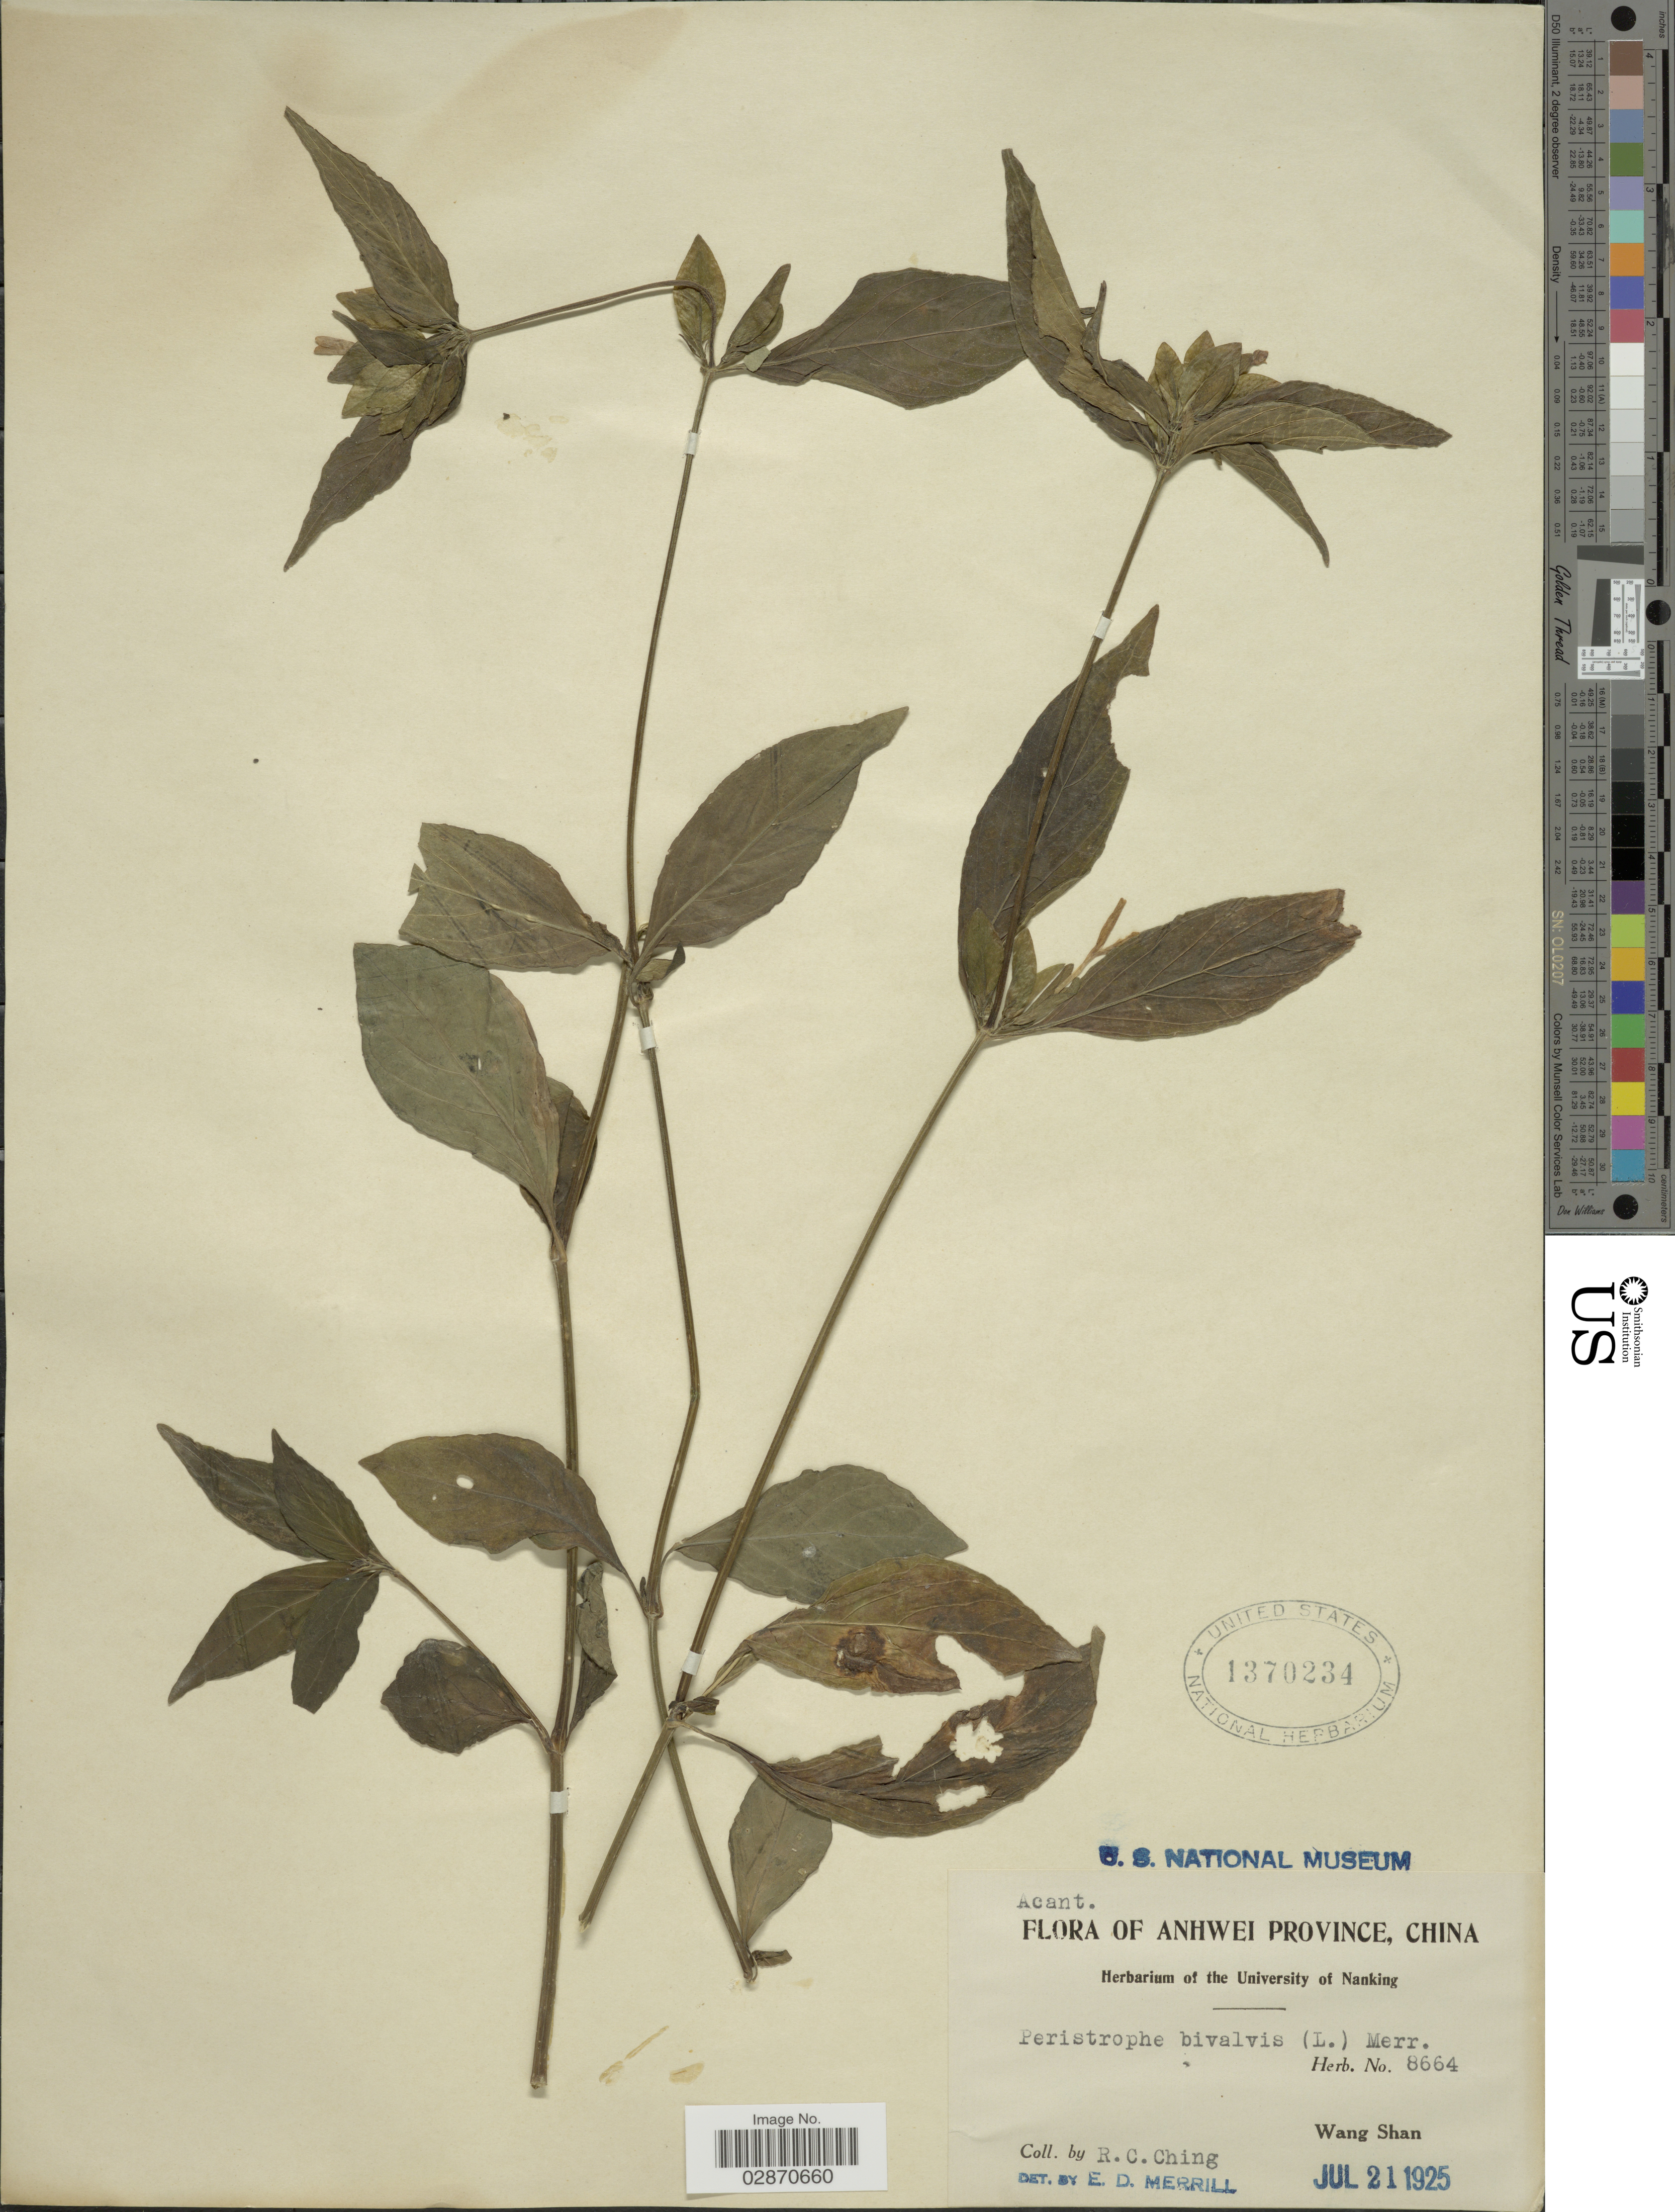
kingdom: Plantae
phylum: Tracheophyta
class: Magnoliopsida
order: Lamiales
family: Acanthaceae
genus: Peristrophe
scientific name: Peristrophe bivalvis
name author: (L.) Merr.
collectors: R. C. Ching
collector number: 8664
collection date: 1925-07-21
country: China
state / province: Anhui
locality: Anhwei Province. Wang Shan.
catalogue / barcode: US 1370234